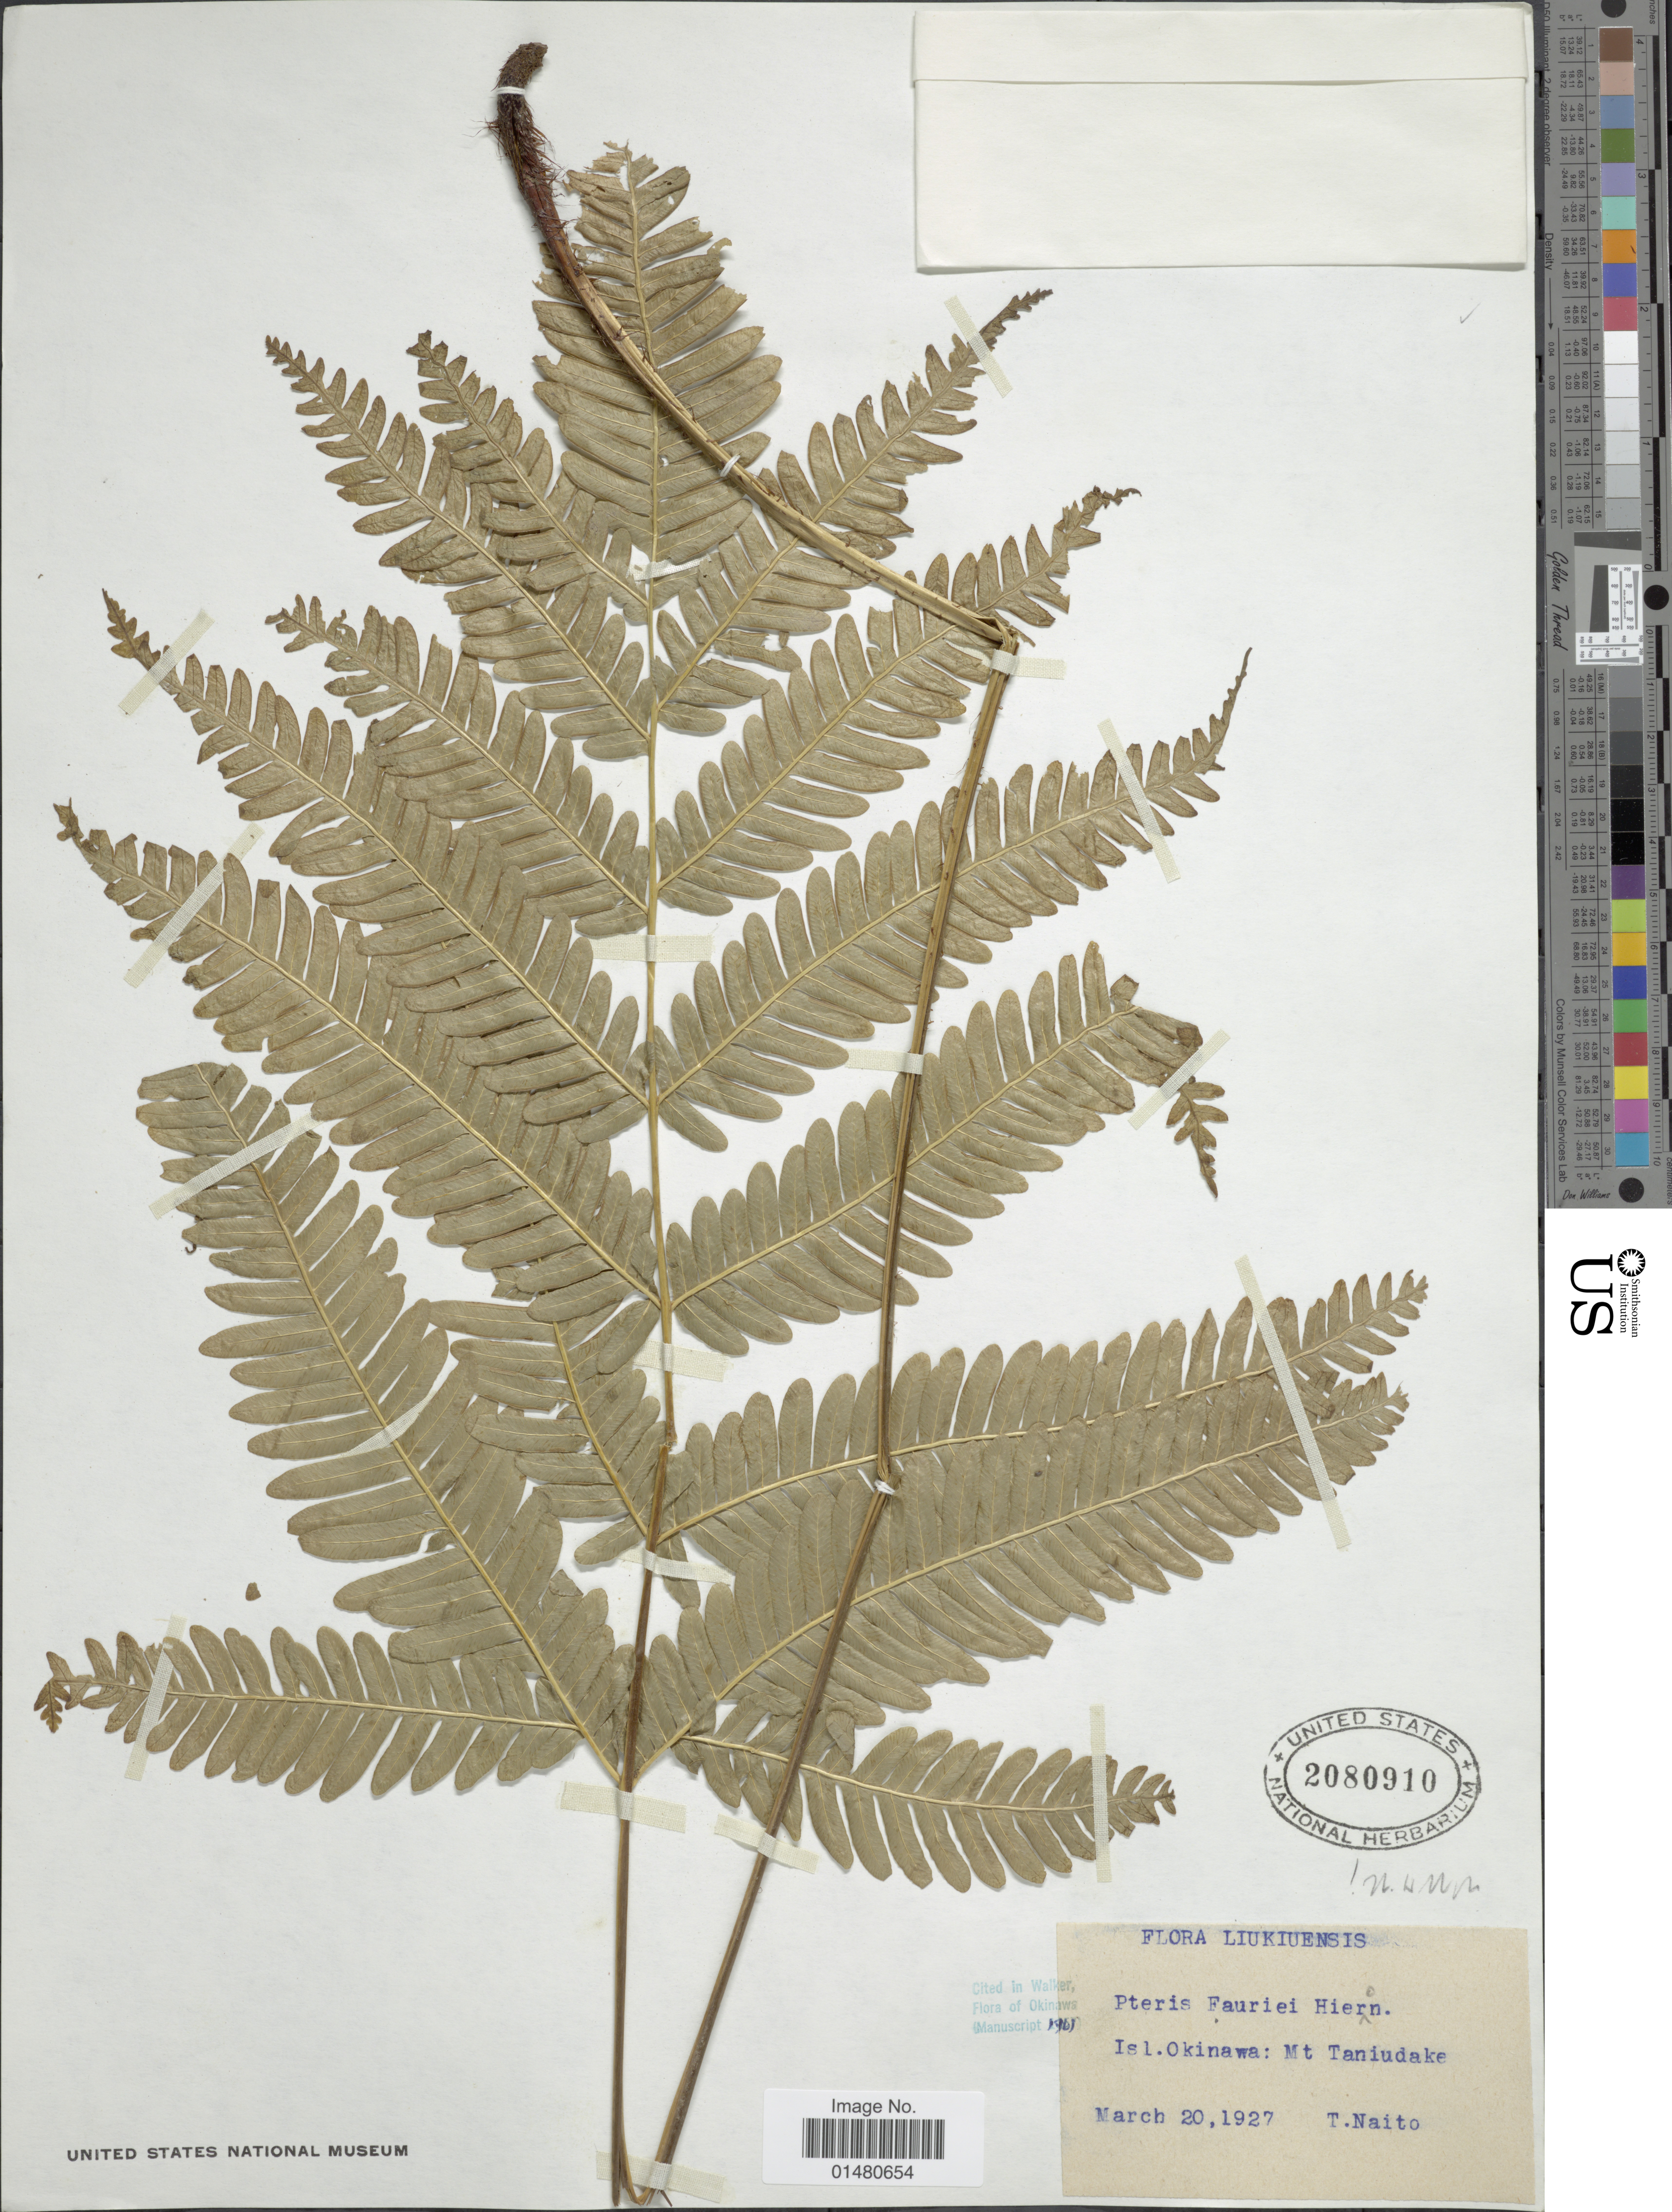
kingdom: Plantae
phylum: Tracheophyta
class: Polypodiopsida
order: Polypodiales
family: Pteridaceae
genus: Pteris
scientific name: Pteris fauriei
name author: Hieron.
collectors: T. Naito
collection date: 1927-03-20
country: Japan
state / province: Okinawa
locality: Liukiuensis, Isl. Okinawa: Mt Taniudake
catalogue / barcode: US 2080910